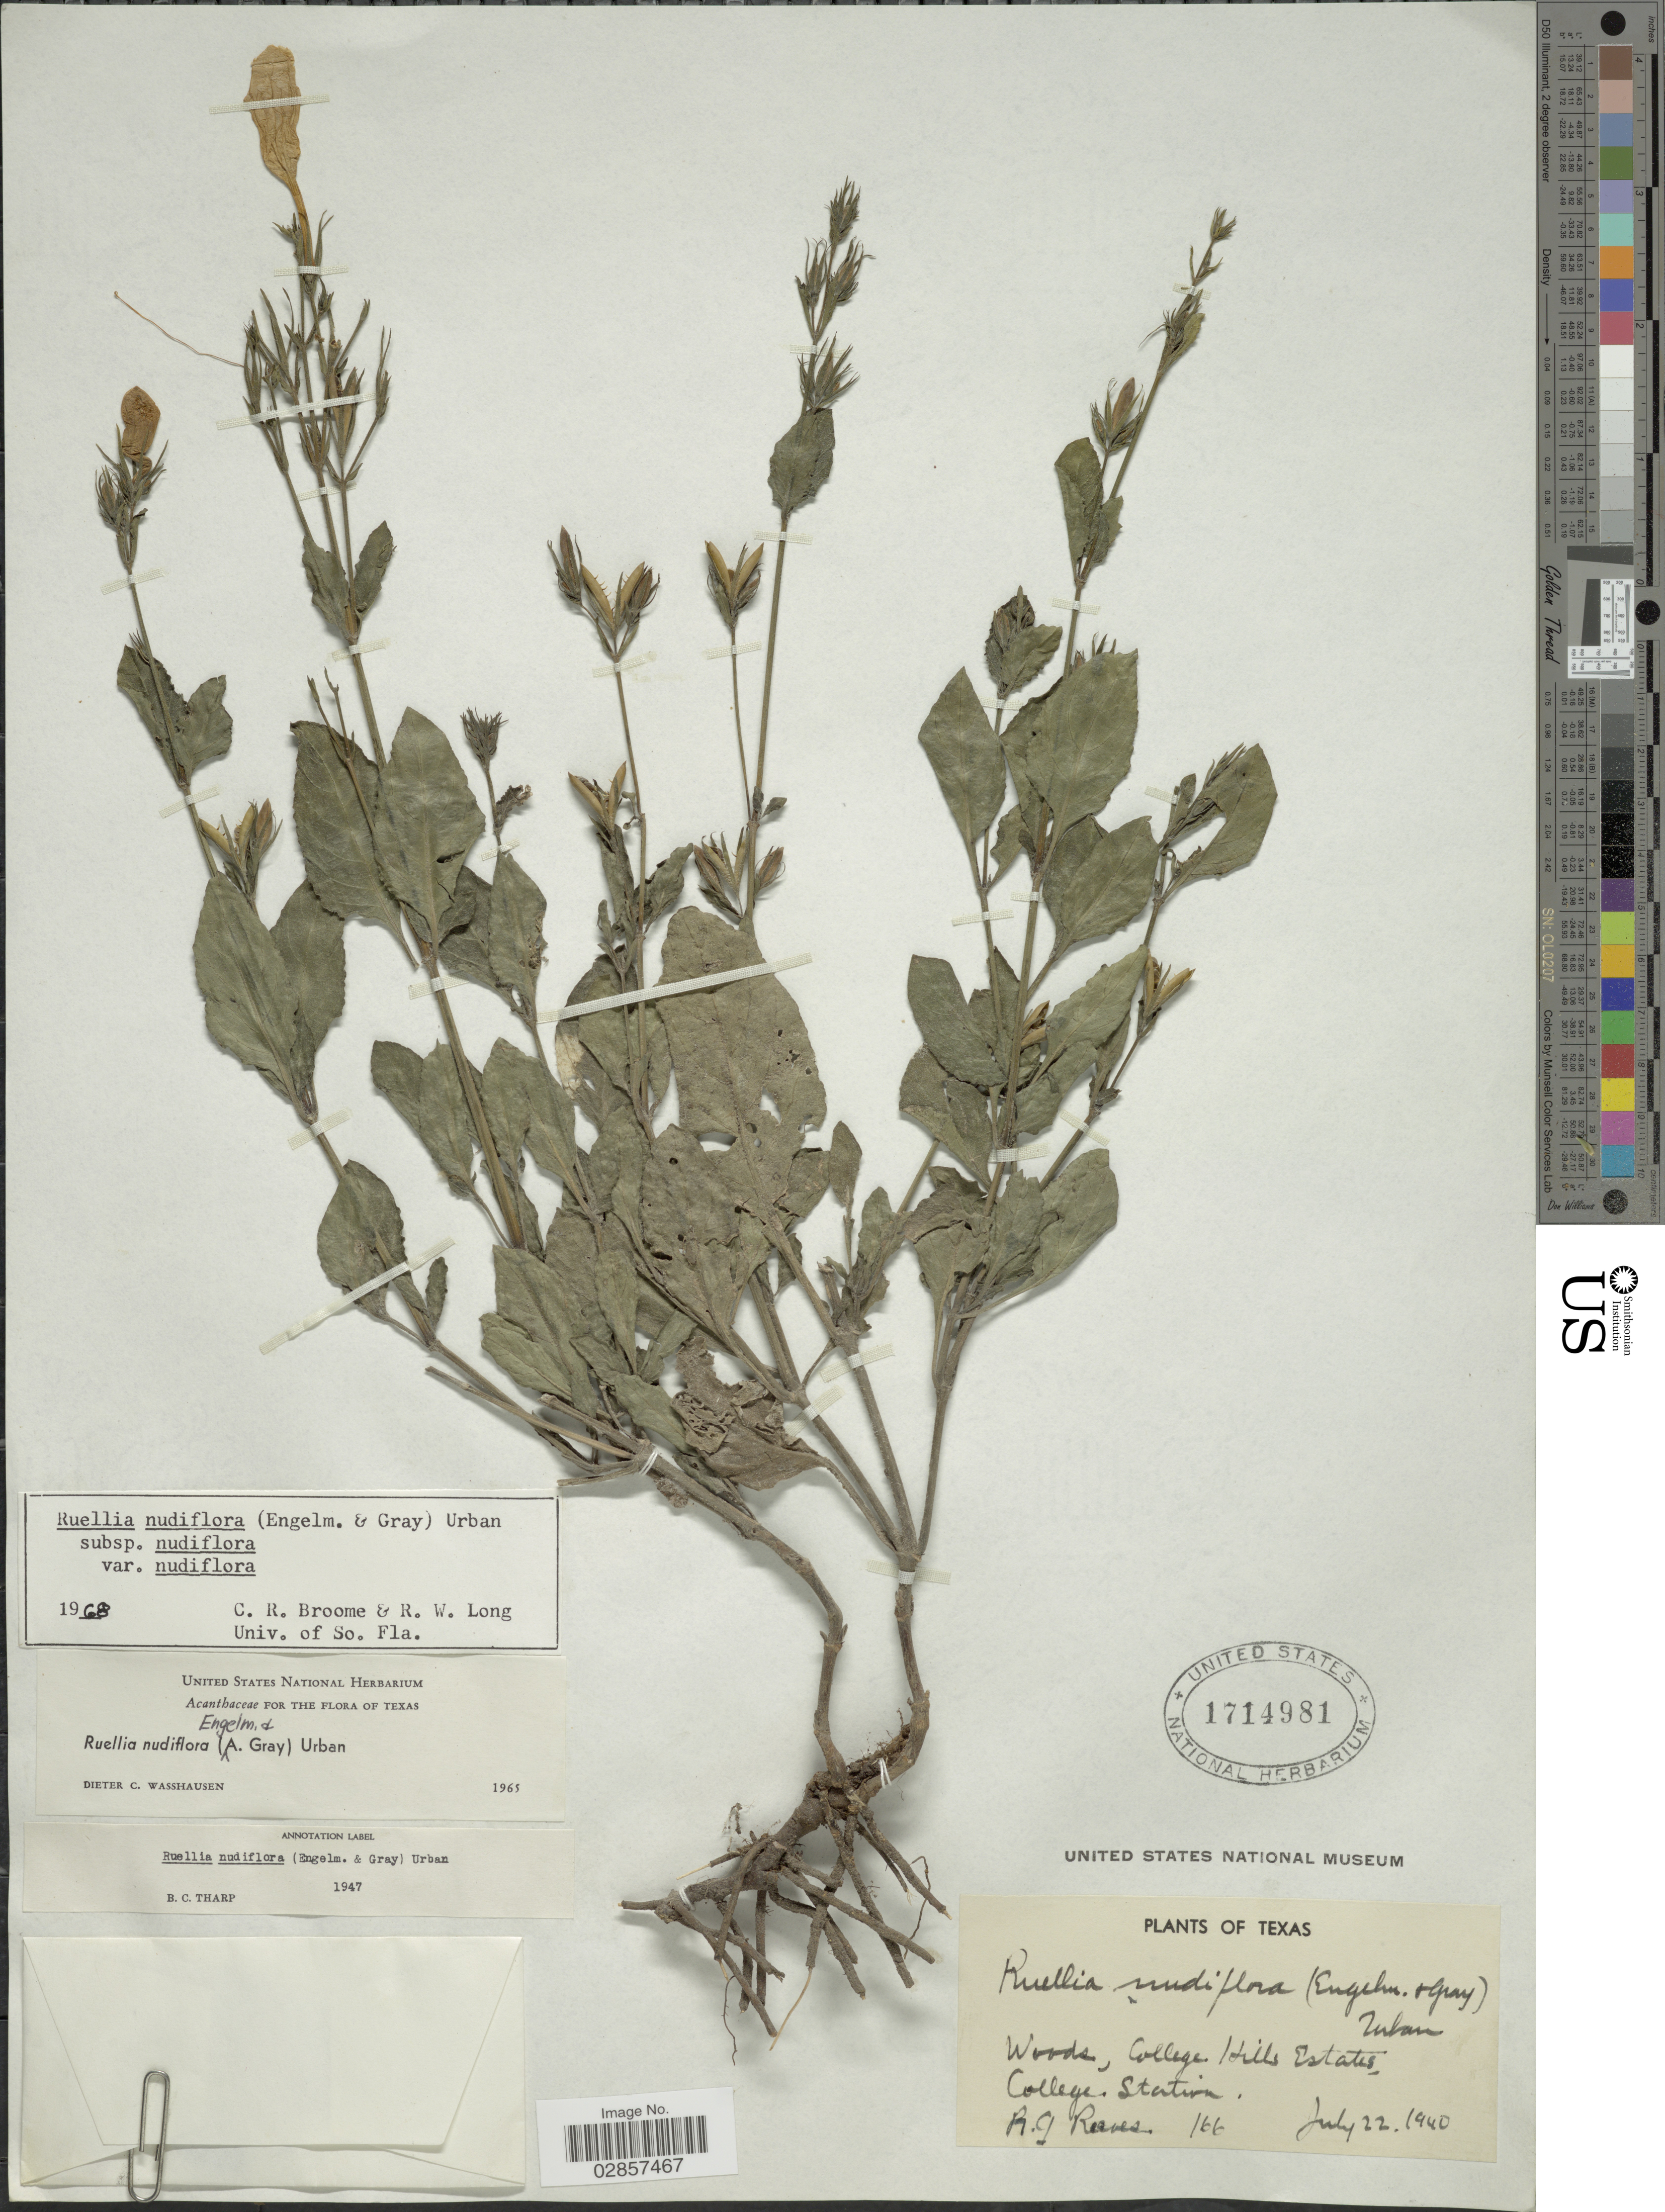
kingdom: Plantae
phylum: Tracheophyta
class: Magnoliopsida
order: Lamiales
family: Acanthaceae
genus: Ruellia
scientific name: Ruellia nudiflora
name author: (Engelm. & A. Gray) Urb.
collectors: R. G. Reeves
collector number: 166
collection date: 1940-07-22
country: United States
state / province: Texas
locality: Woods, College Hills Estates, College Station.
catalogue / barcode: US 1714981